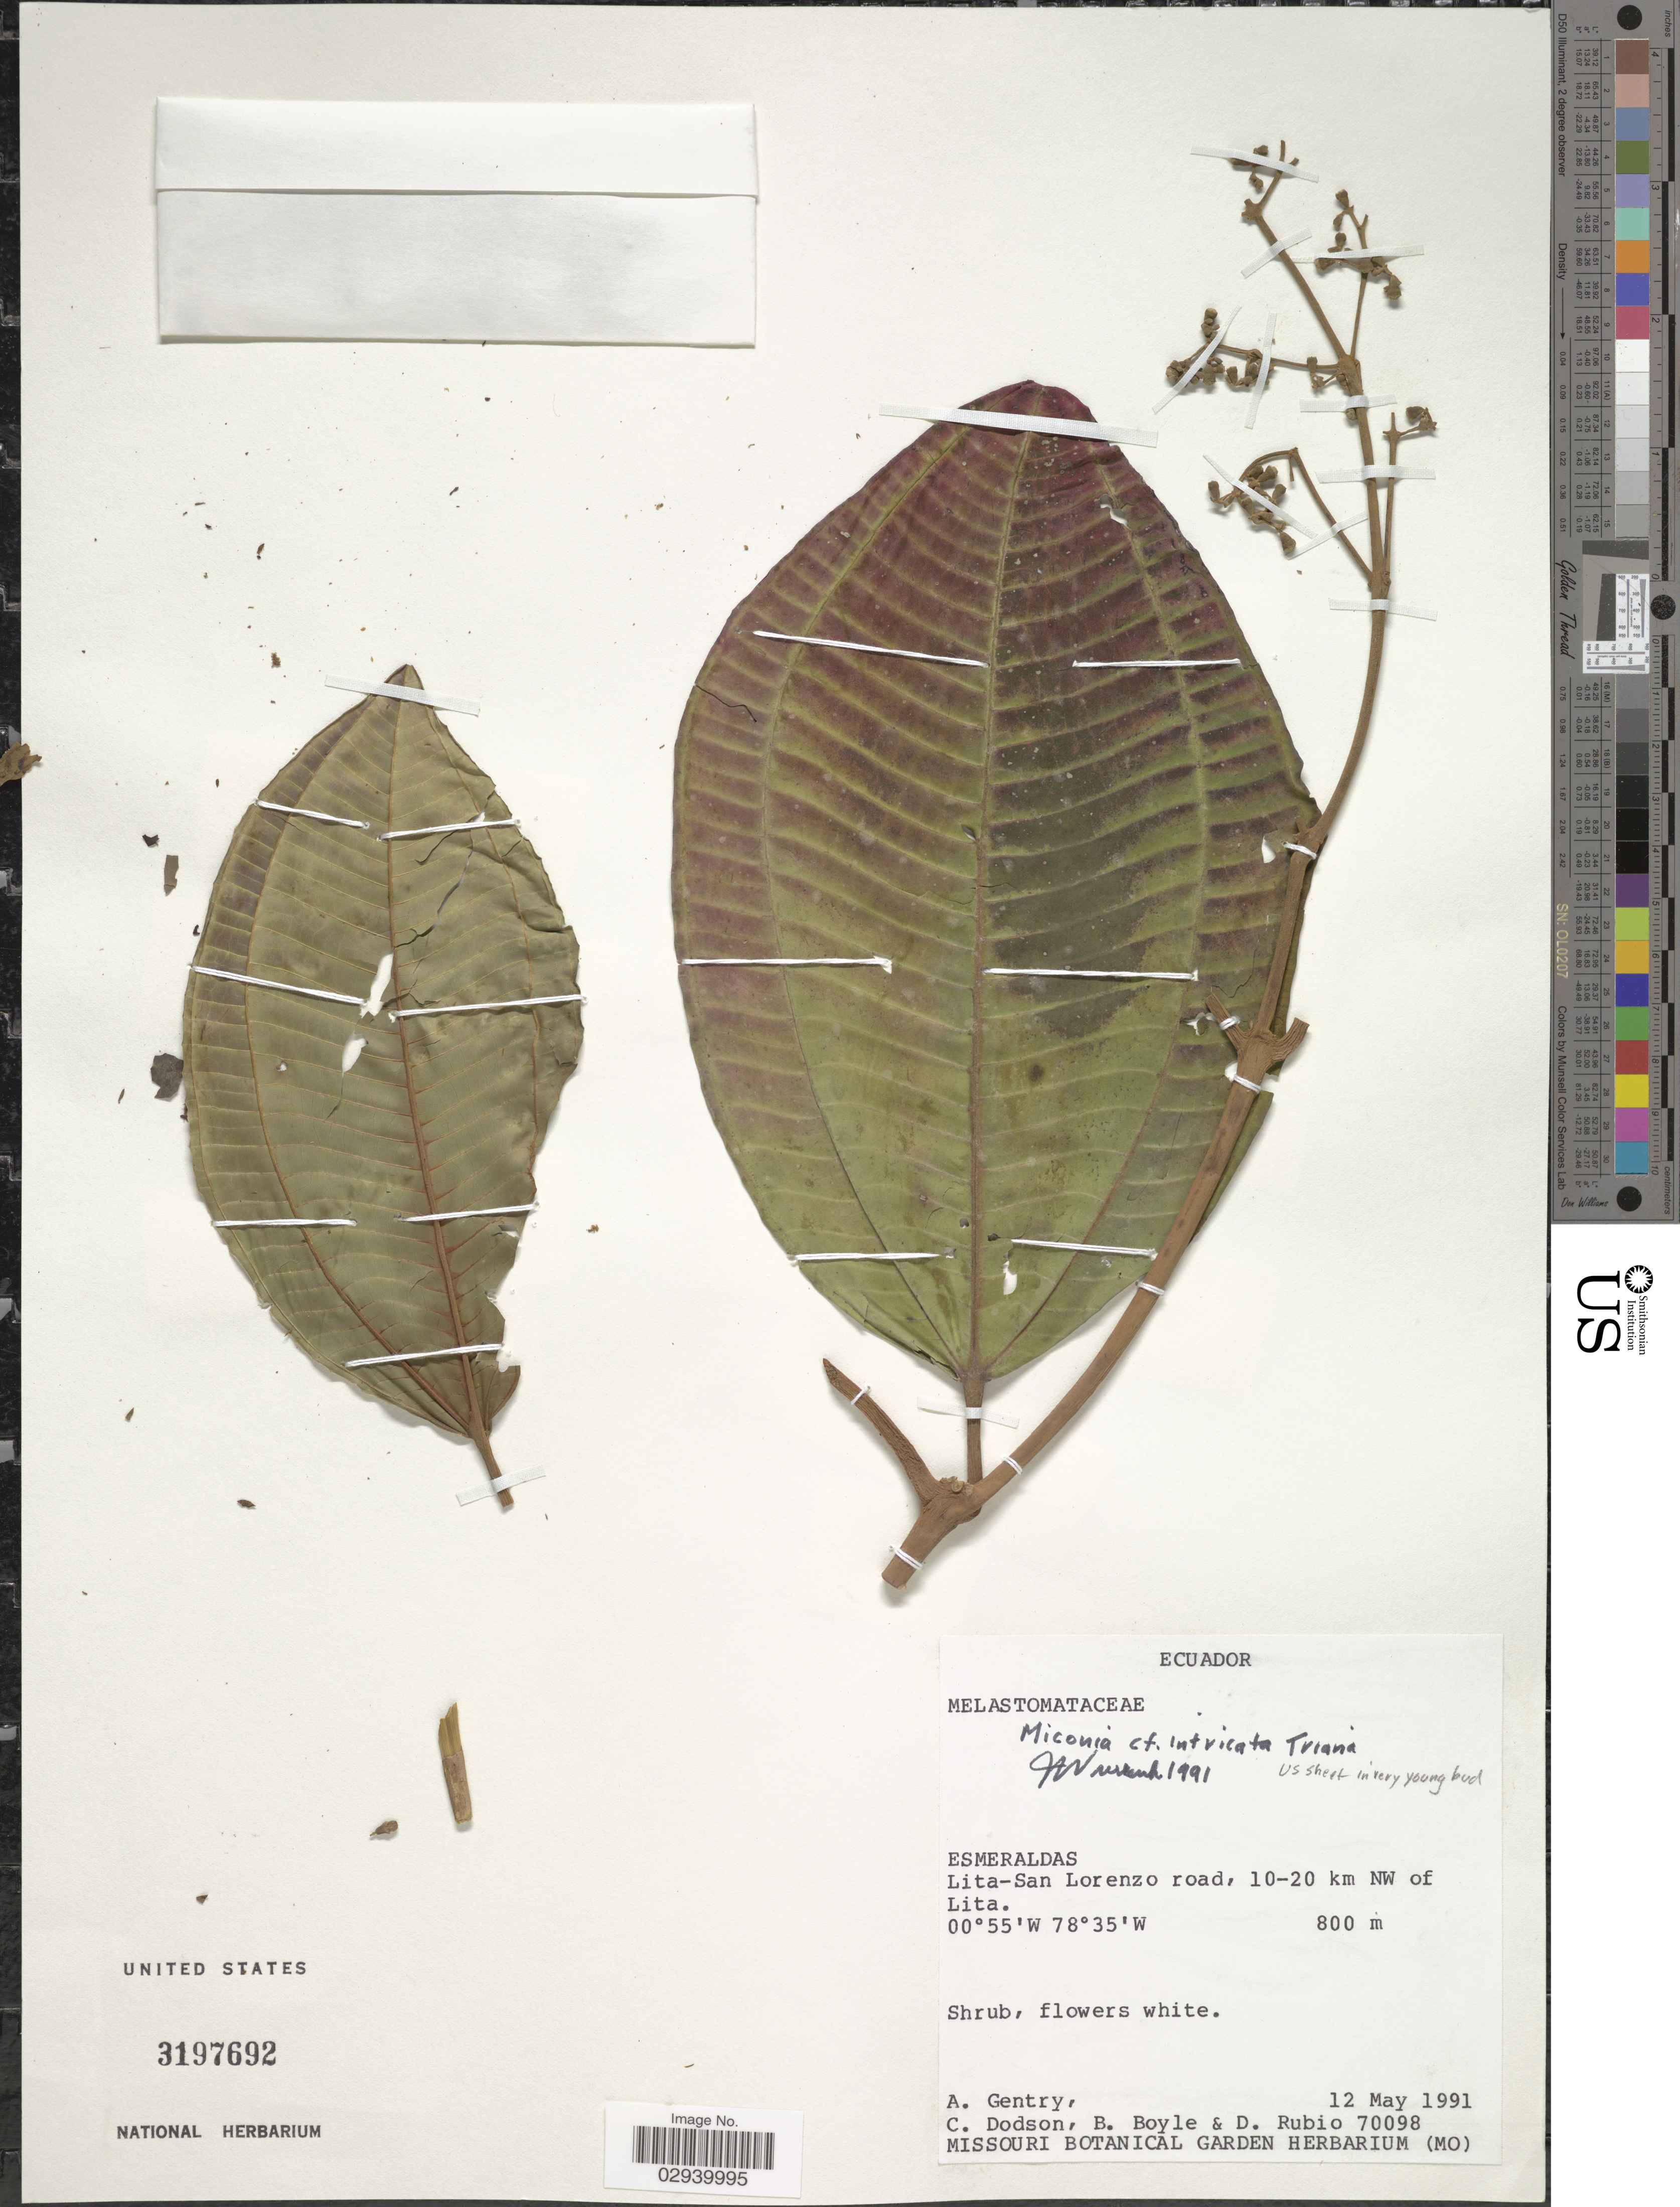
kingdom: Plantae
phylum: Tracheophyta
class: Magnoliopsida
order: Myrtales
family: Melastomataceae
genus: Miconia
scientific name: Miconia intricata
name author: Triana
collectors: A. H. Gentry, C. Dodson, B. Boyle & D. Rubio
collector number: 70098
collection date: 1991-05-12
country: Ecuador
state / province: Esmeraldas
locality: Lita-San Lorenzo road, 10-20 km NW of Lita.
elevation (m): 800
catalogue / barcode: US 3197692